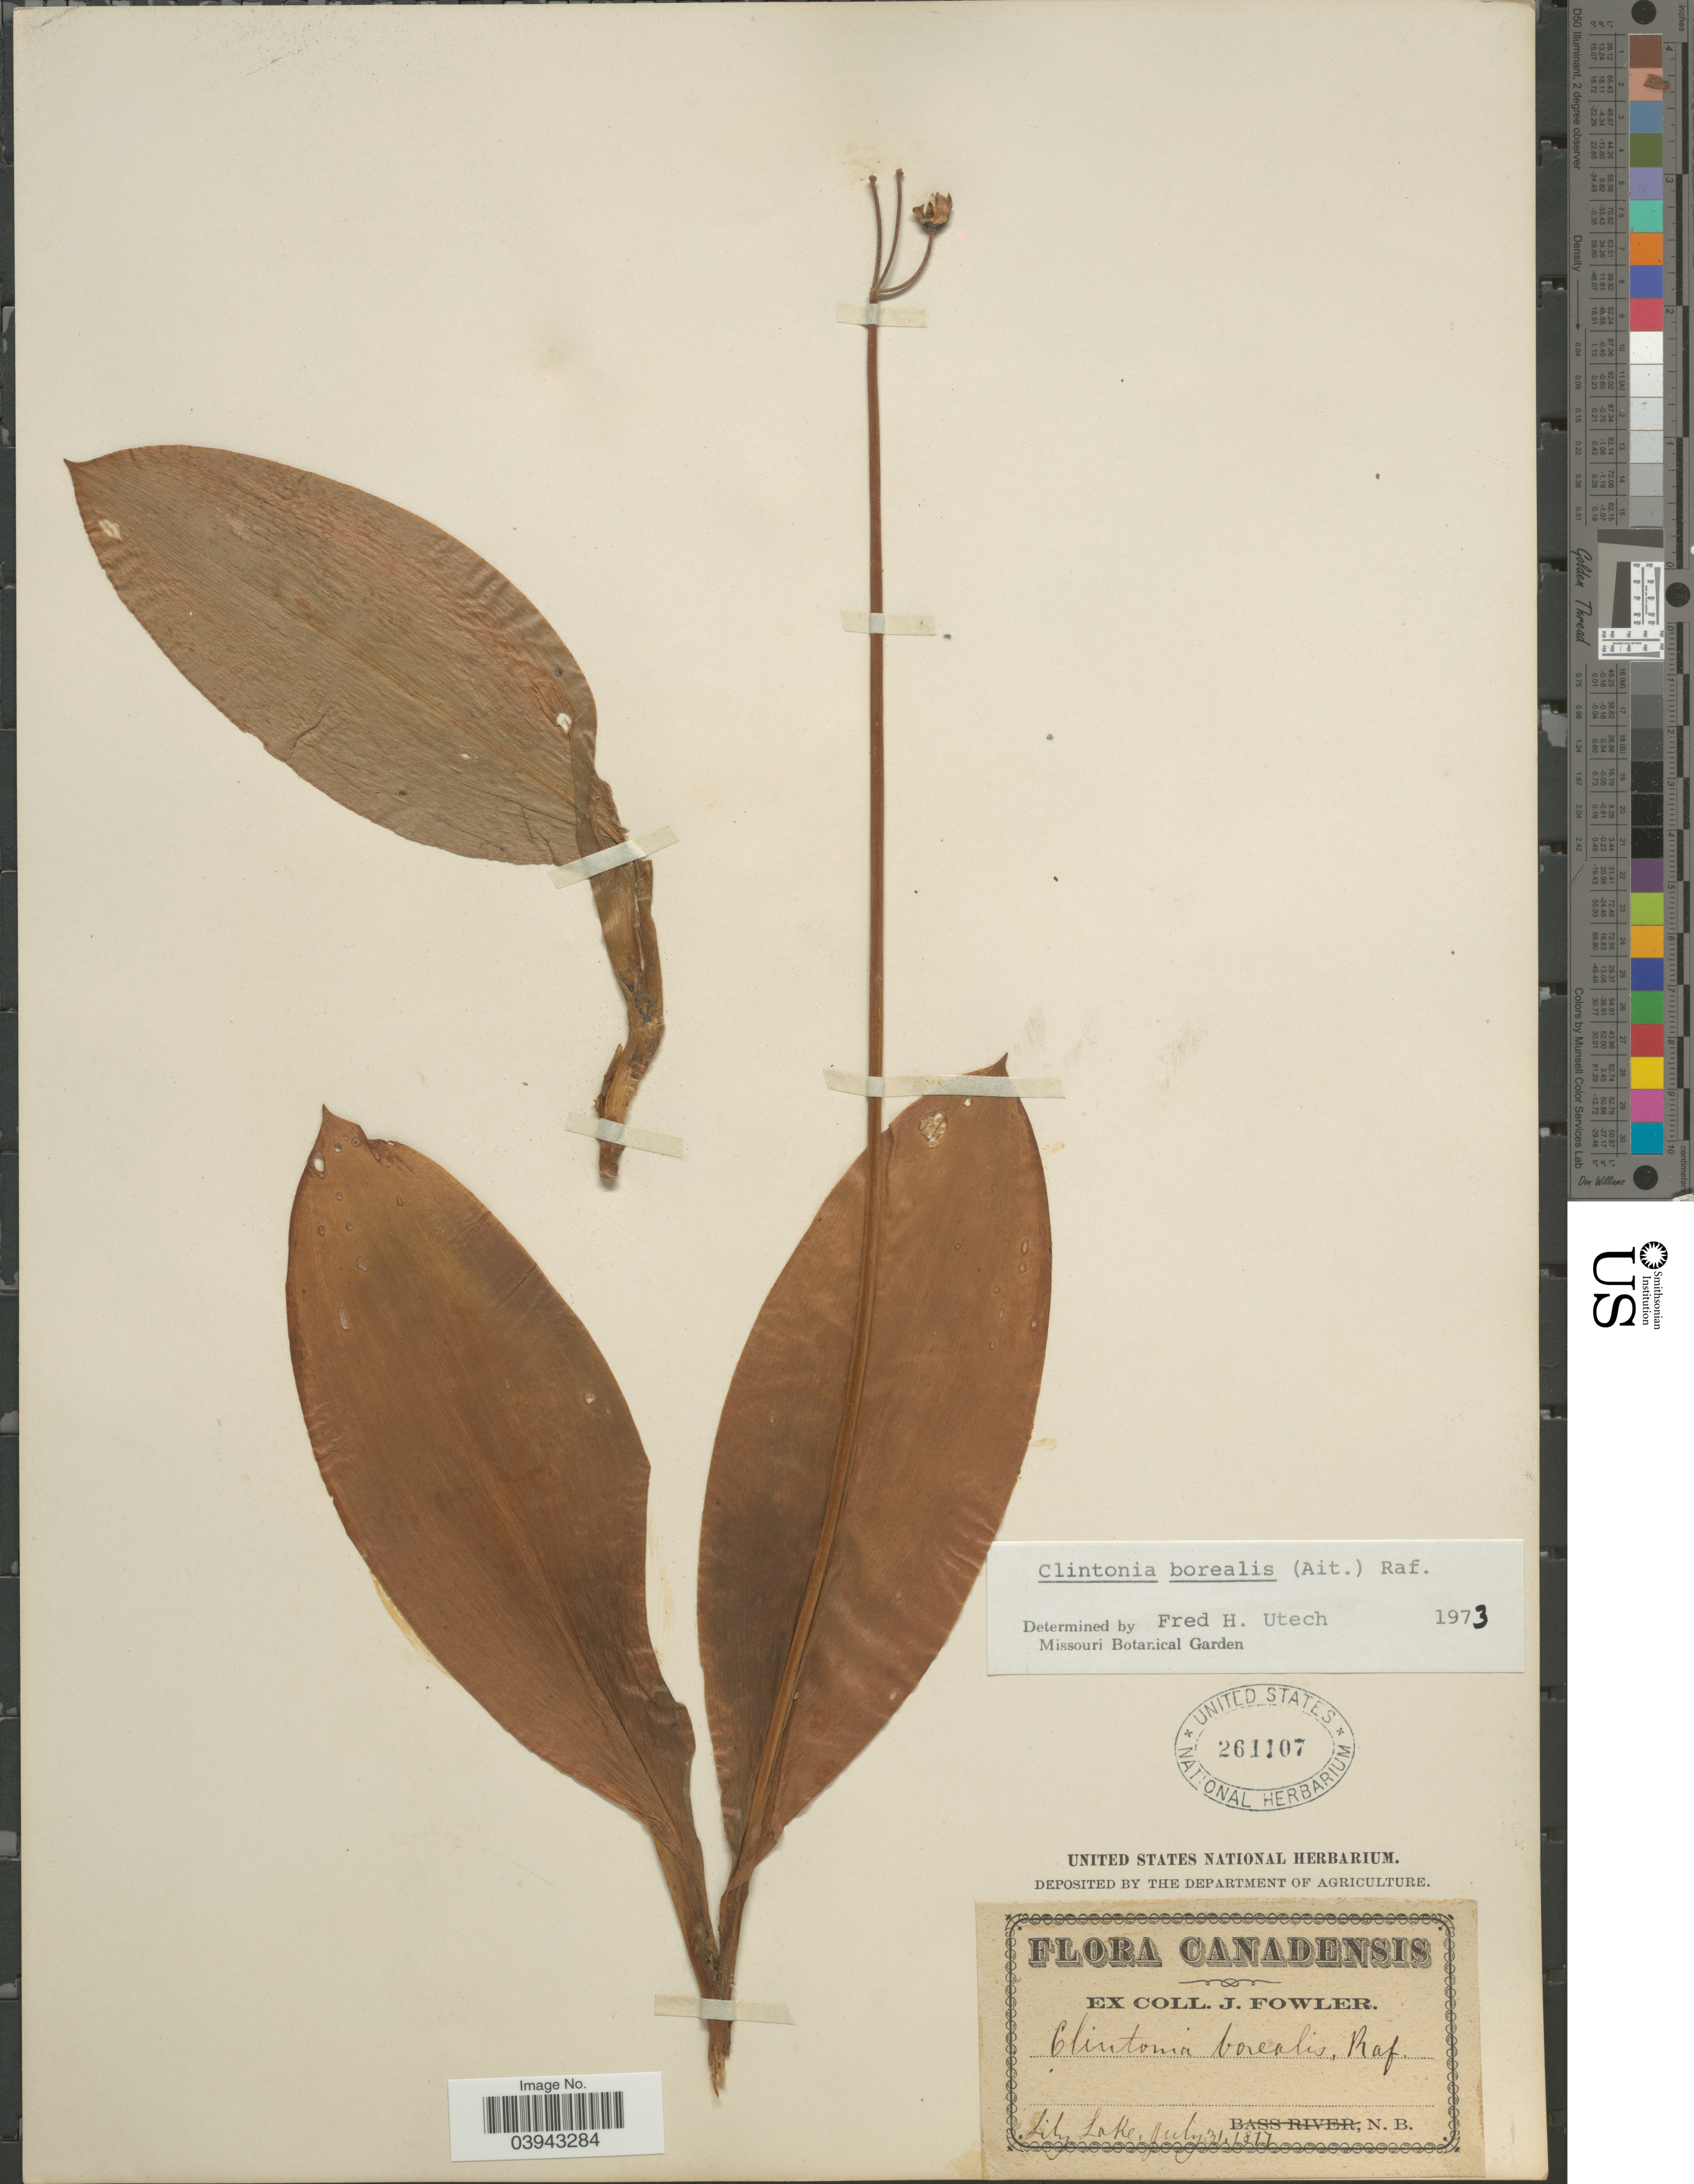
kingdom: Plantae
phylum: Tracheophyta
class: Liliopsida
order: Liliales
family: Liliaceae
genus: Clintonia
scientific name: Clintonia borealis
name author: (Aiton) Raf.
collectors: J. Fowler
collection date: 1877-07-31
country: Canada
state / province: New Brunswick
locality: Lily Lake.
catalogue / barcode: US 261107